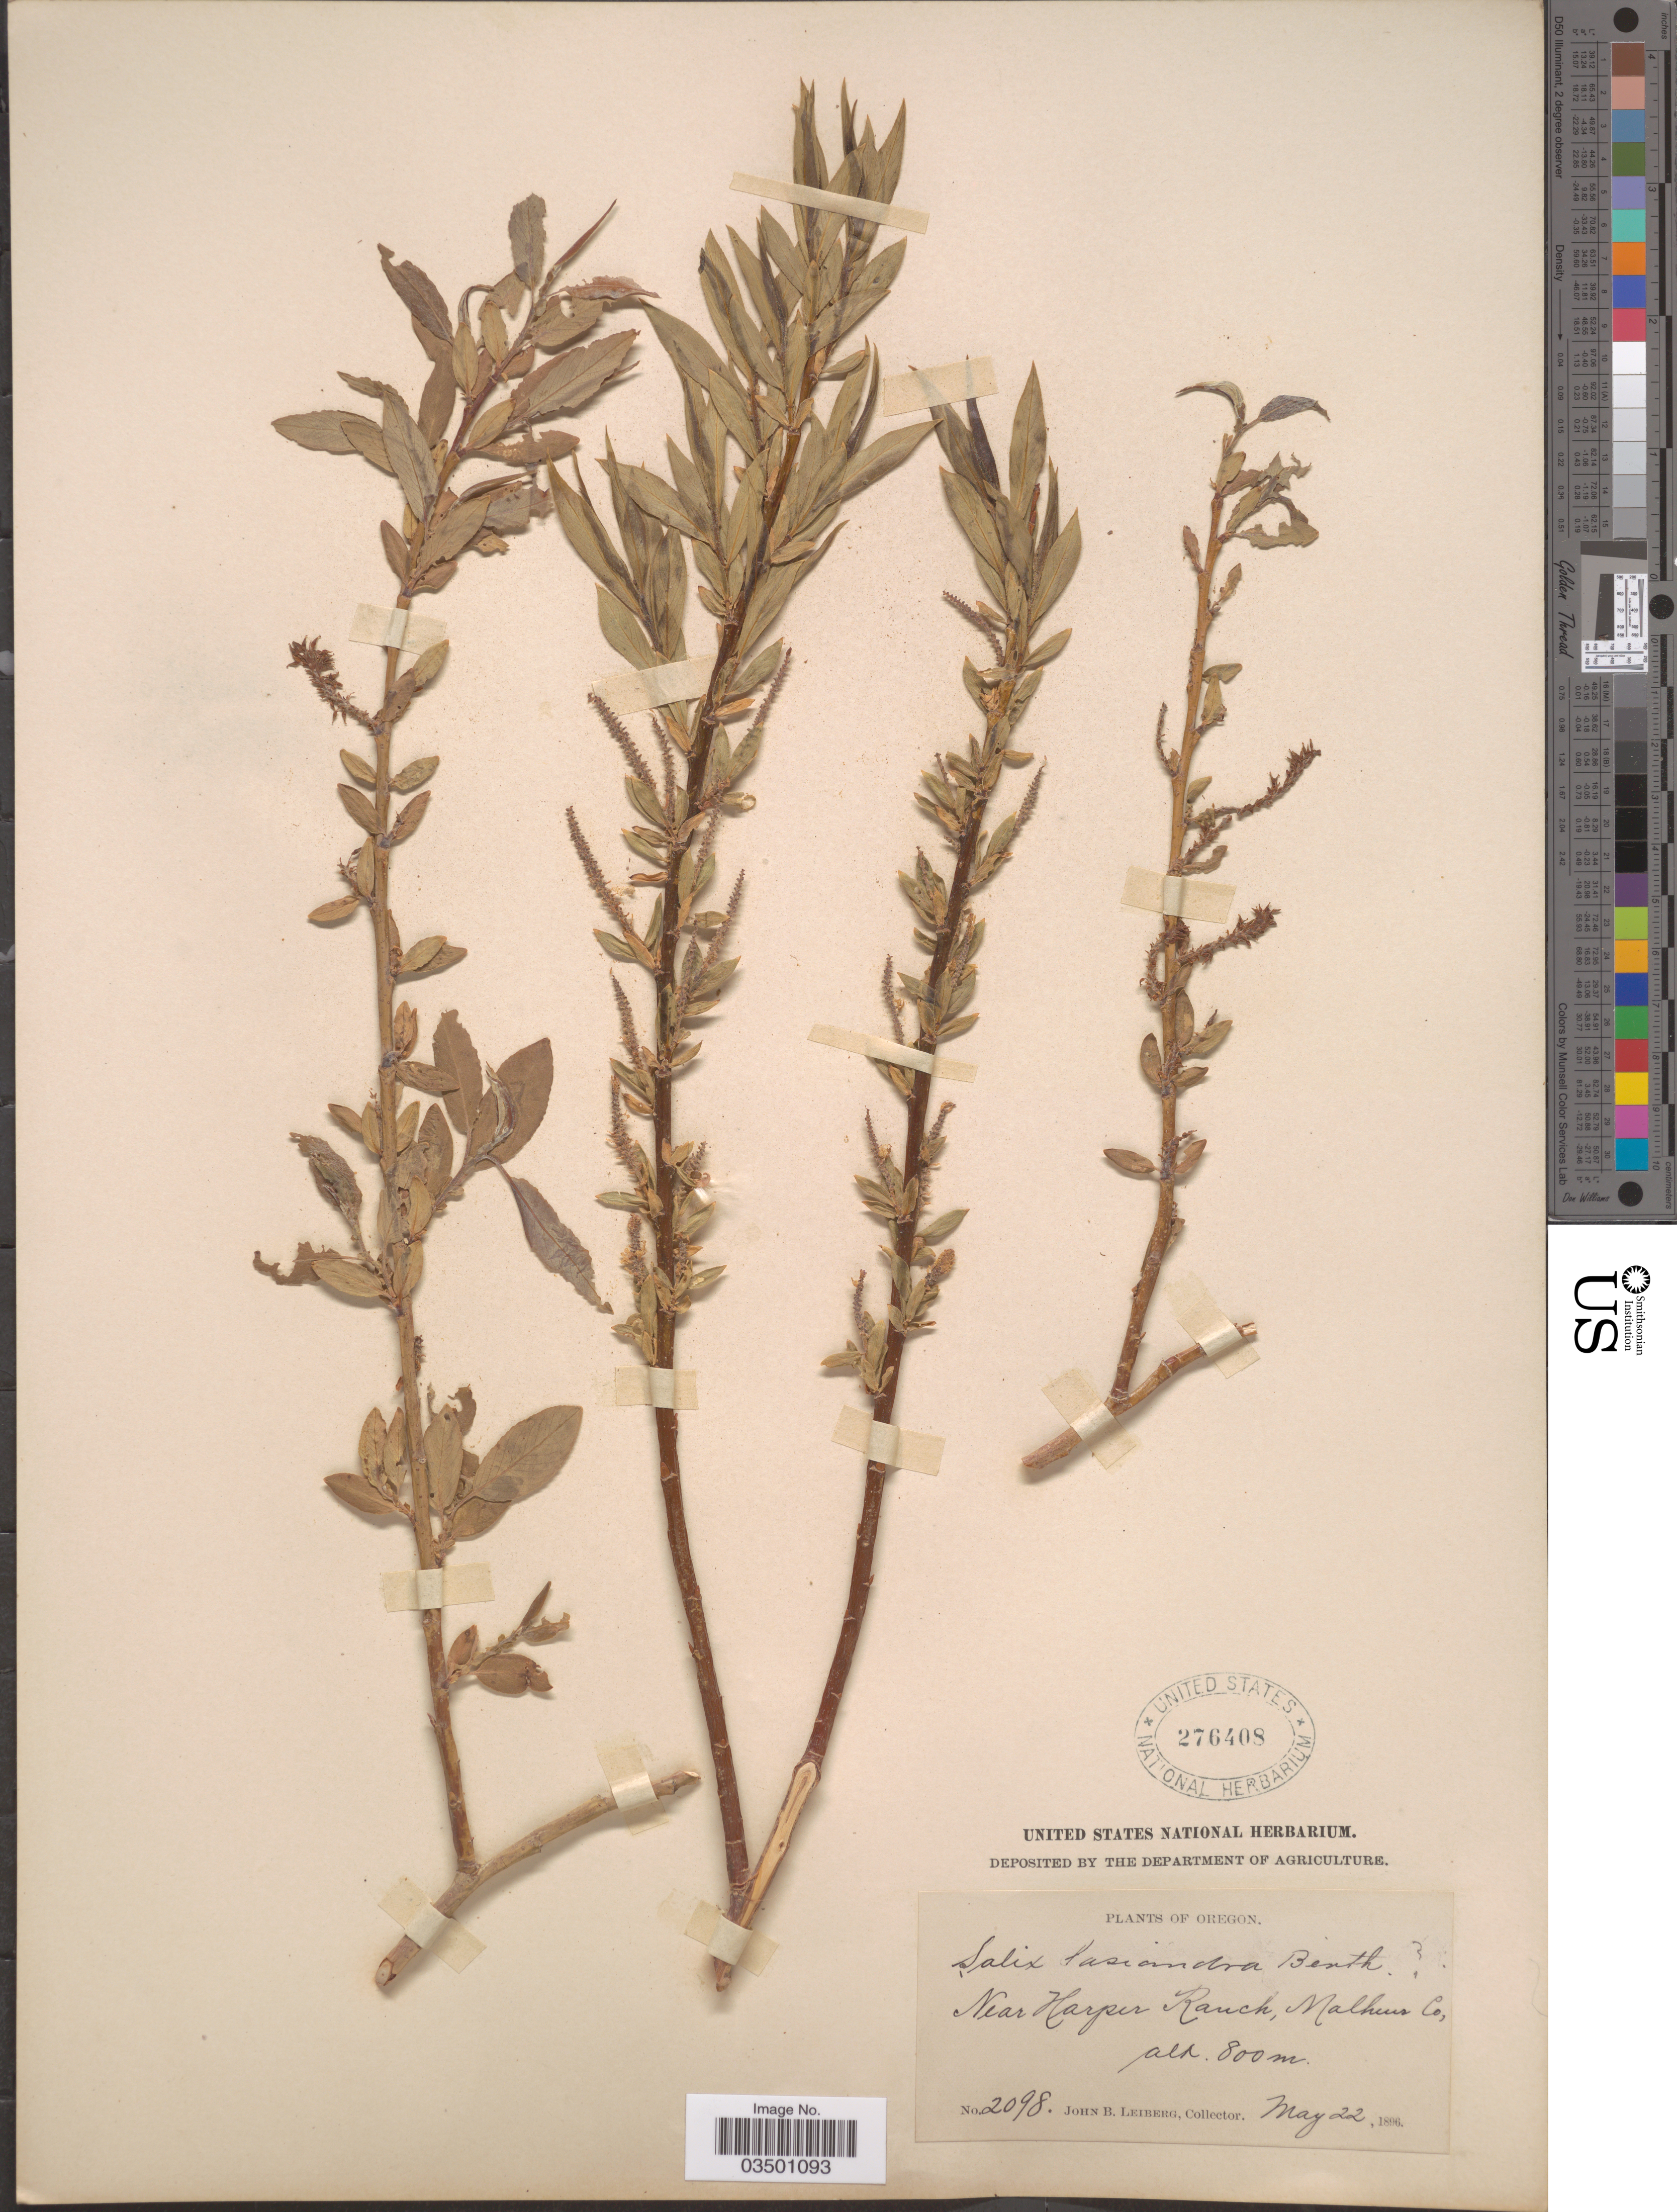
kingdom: Plantae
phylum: Tracheophyta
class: Magnoliopsida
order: Malpighiales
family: Salicaceae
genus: Salix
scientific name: Salix lasiandra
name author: Benth.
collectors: J. B. Leiberg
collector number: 2098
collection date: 1896-05-22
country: United States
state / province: Oregon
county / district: Malheur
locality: Near Harper Ranch, Malheur Co.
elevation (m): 800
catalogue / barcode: US 276408